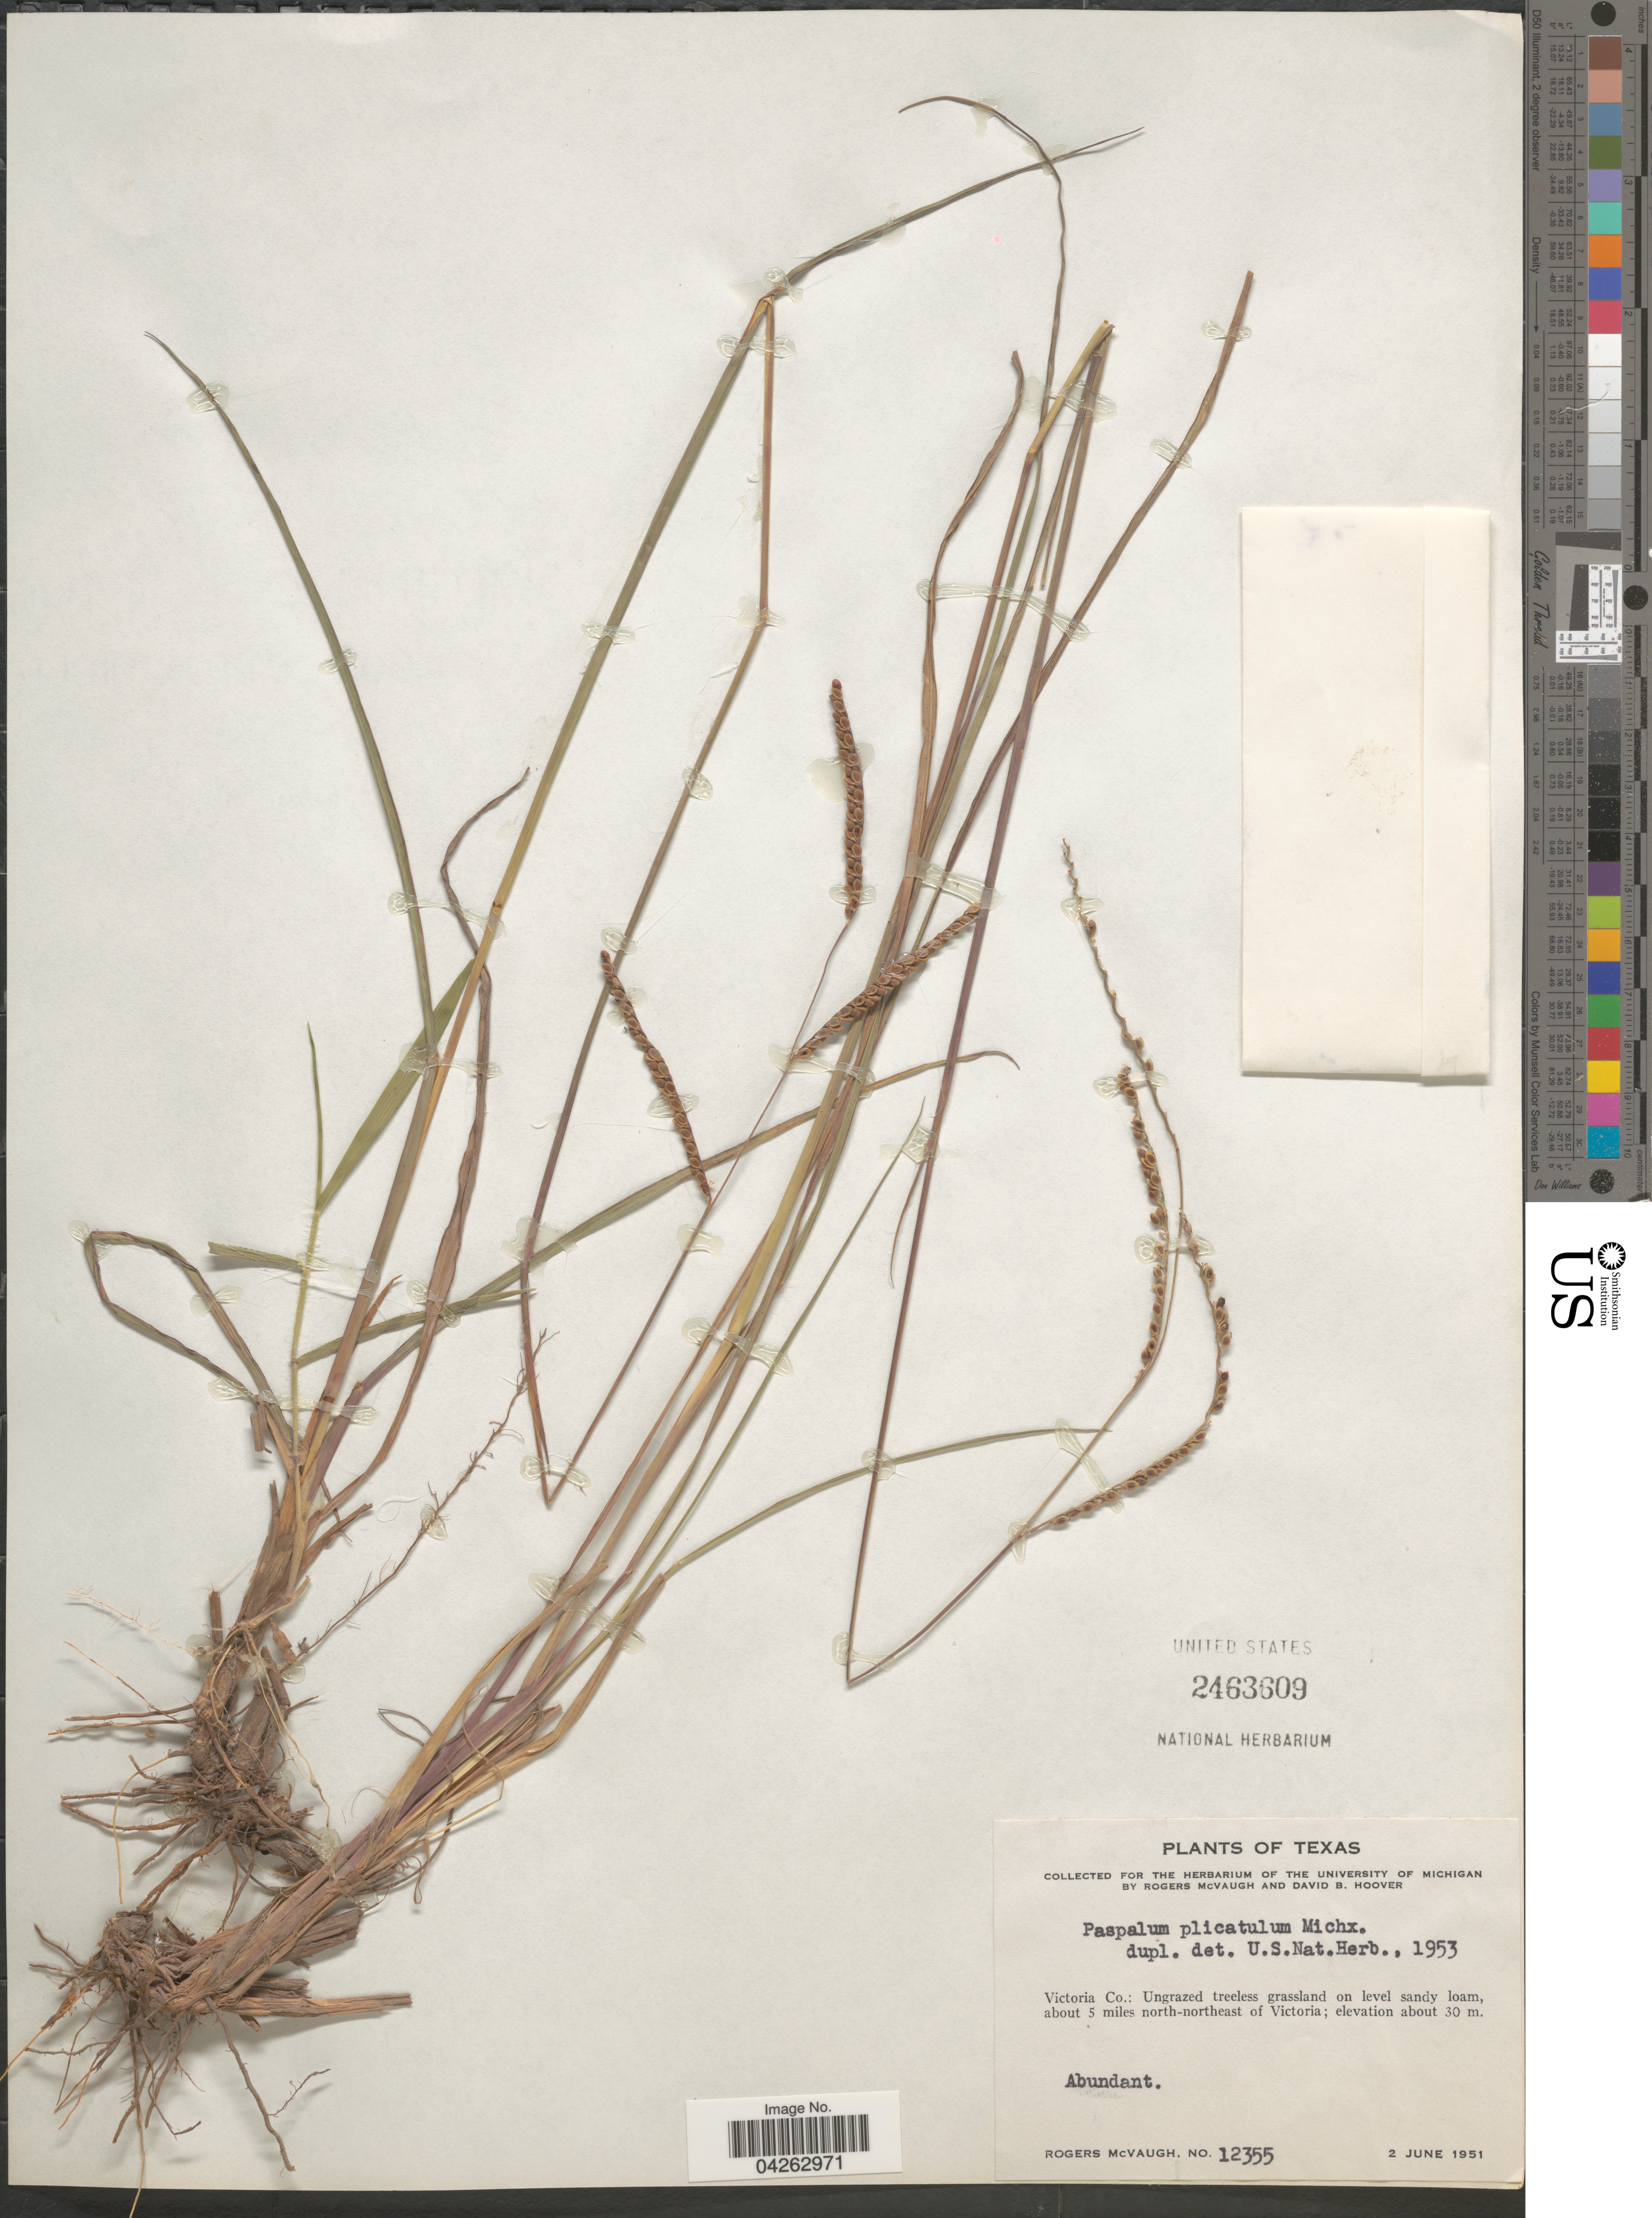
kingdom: Plantae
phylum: Tracheophyta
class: Liliopsida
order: Poales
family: Poaceae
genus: Paspalum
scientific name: Paspalum plicatulum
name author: Michx.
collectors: R. McVaugh & D. B. Hoover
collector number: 12355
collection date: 1951-06-02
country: United States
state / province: Texas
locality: Victoria Co.: about 5 miles north-northeast of Victoria.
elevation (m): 30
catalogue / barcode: US 2463609